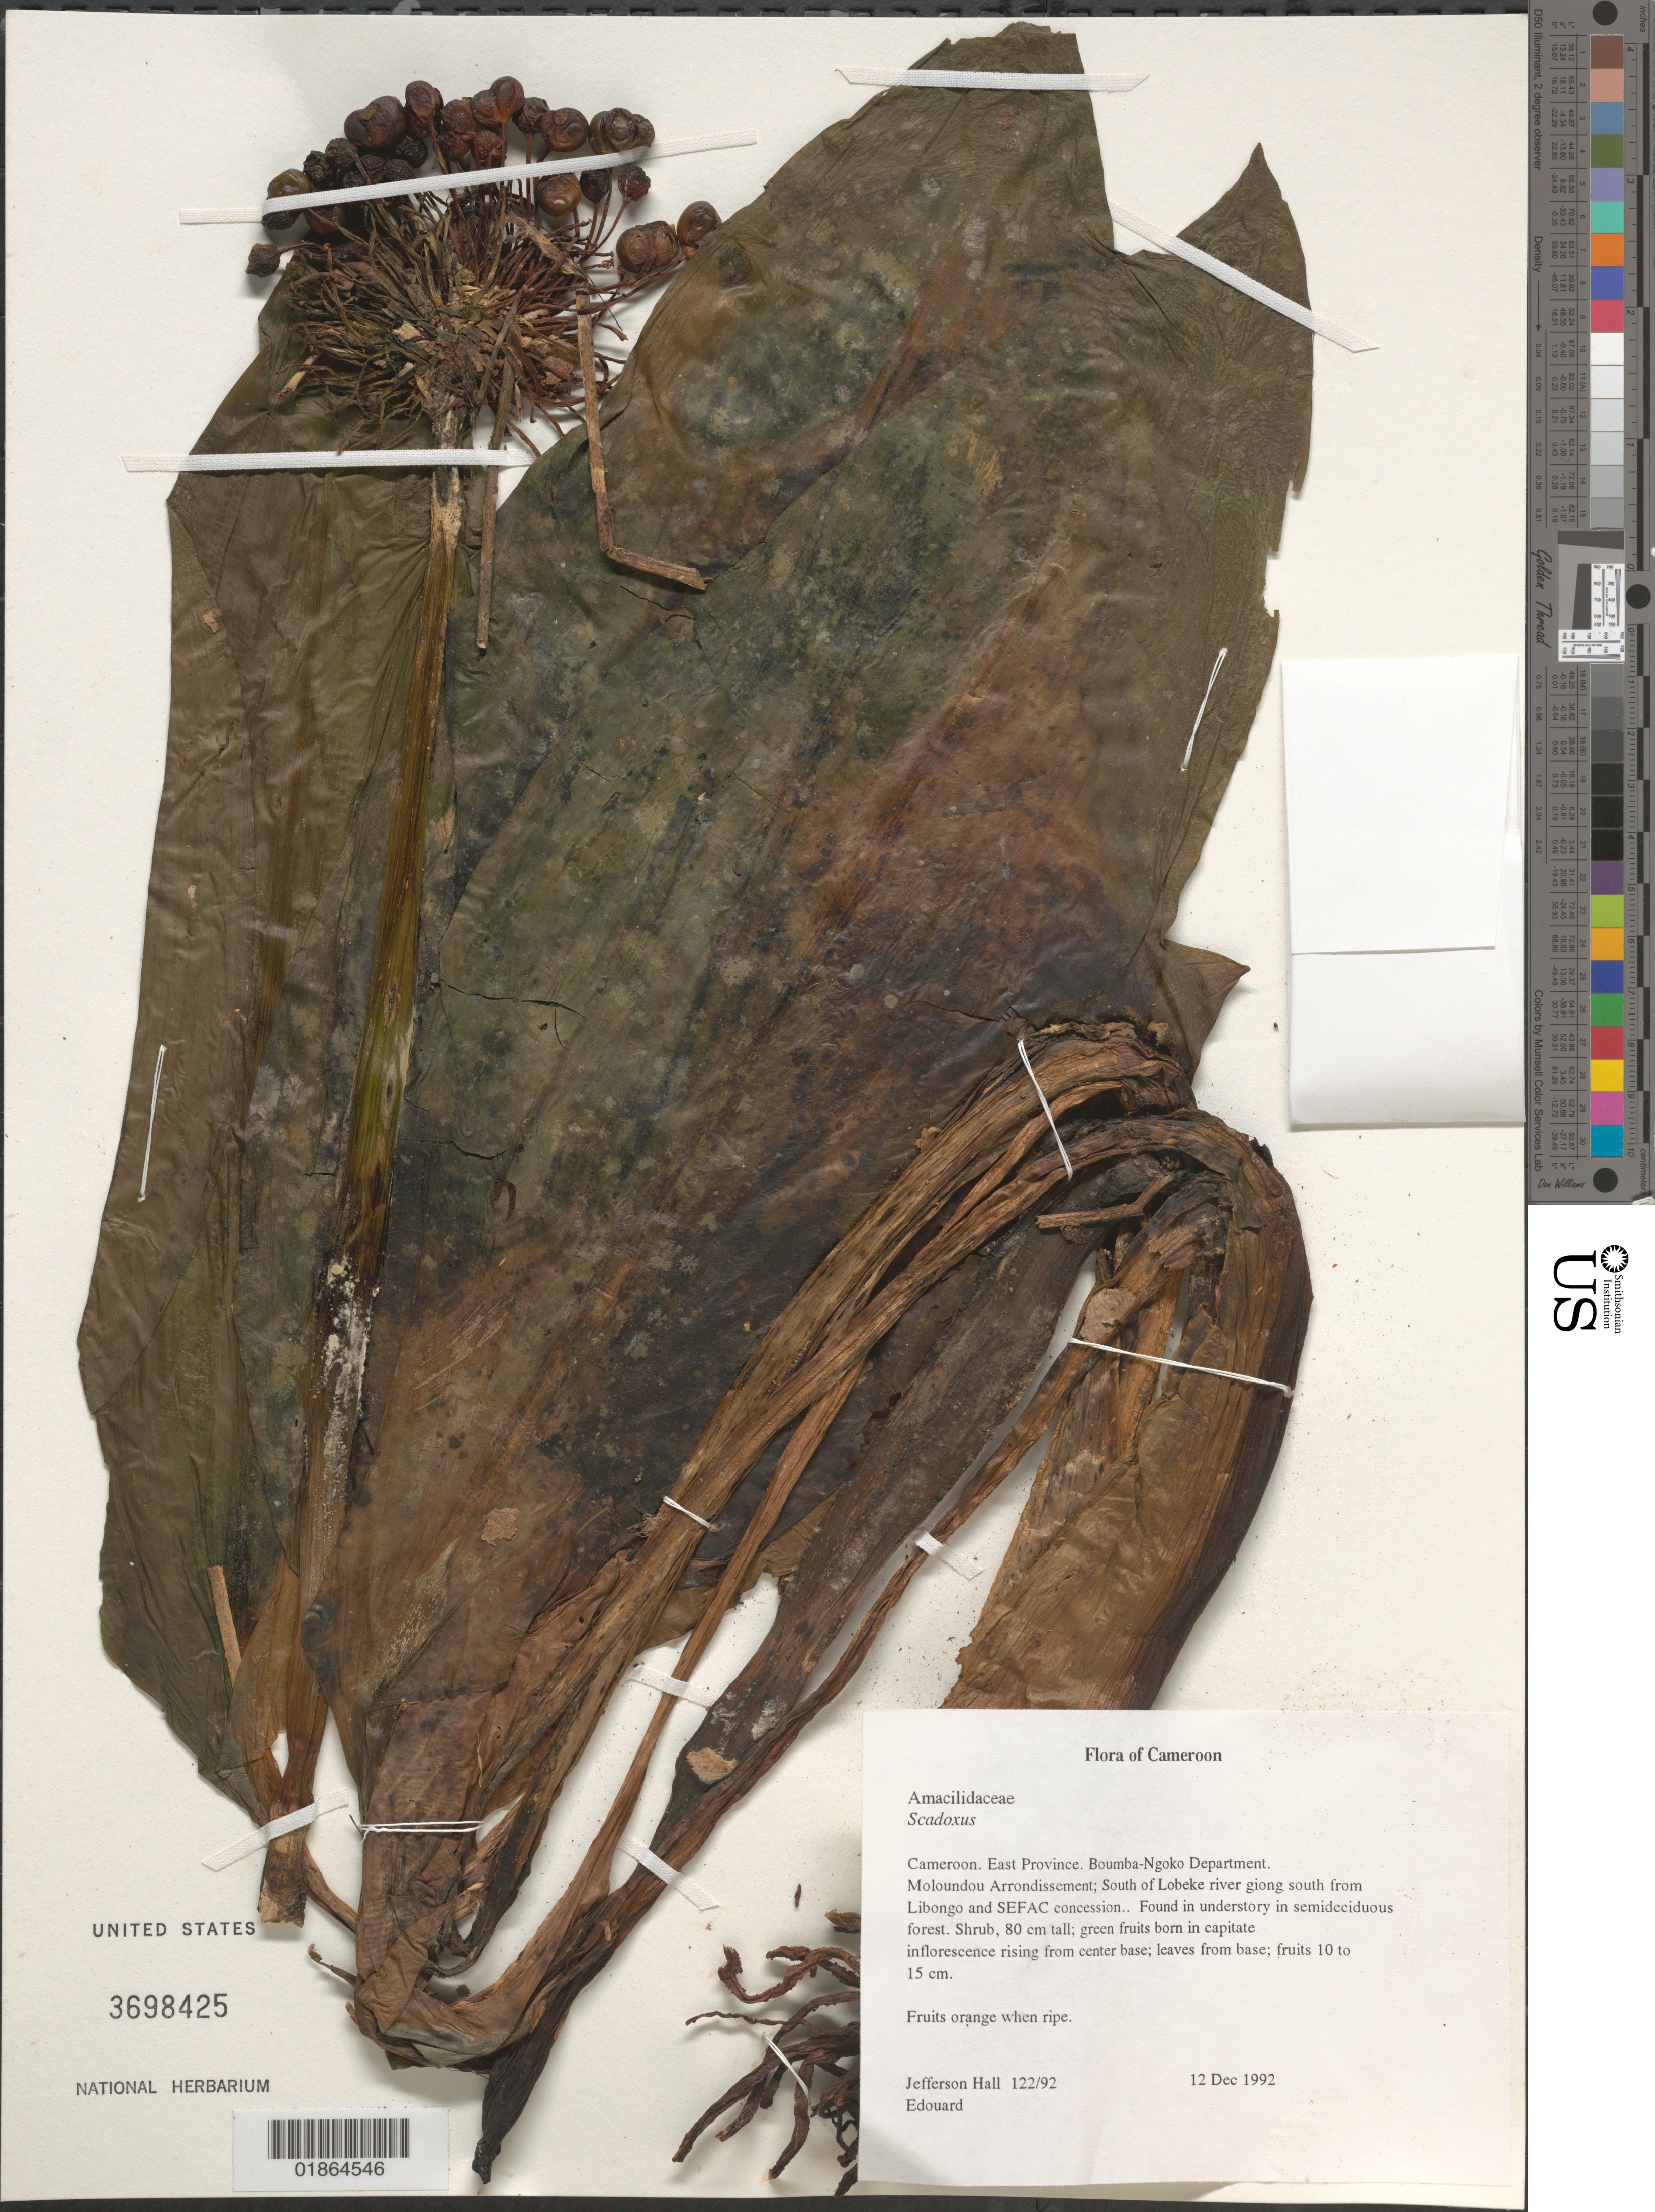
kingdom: Plantae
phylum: Tracheophyta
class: Liliopsida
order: Asparagales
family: Amaryllidaceae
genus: Scadoxus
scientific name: Scadoxus sp.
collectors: J. Hall & -. Edouard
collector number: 122/92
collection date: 1992-12-10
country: Cameroon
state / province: Est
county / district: Boumba-ngoko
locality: Moloundou Arrondissement; old SFIS logging concession.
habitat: Found in understory in semideciduous forest.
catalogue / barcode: US 3698425